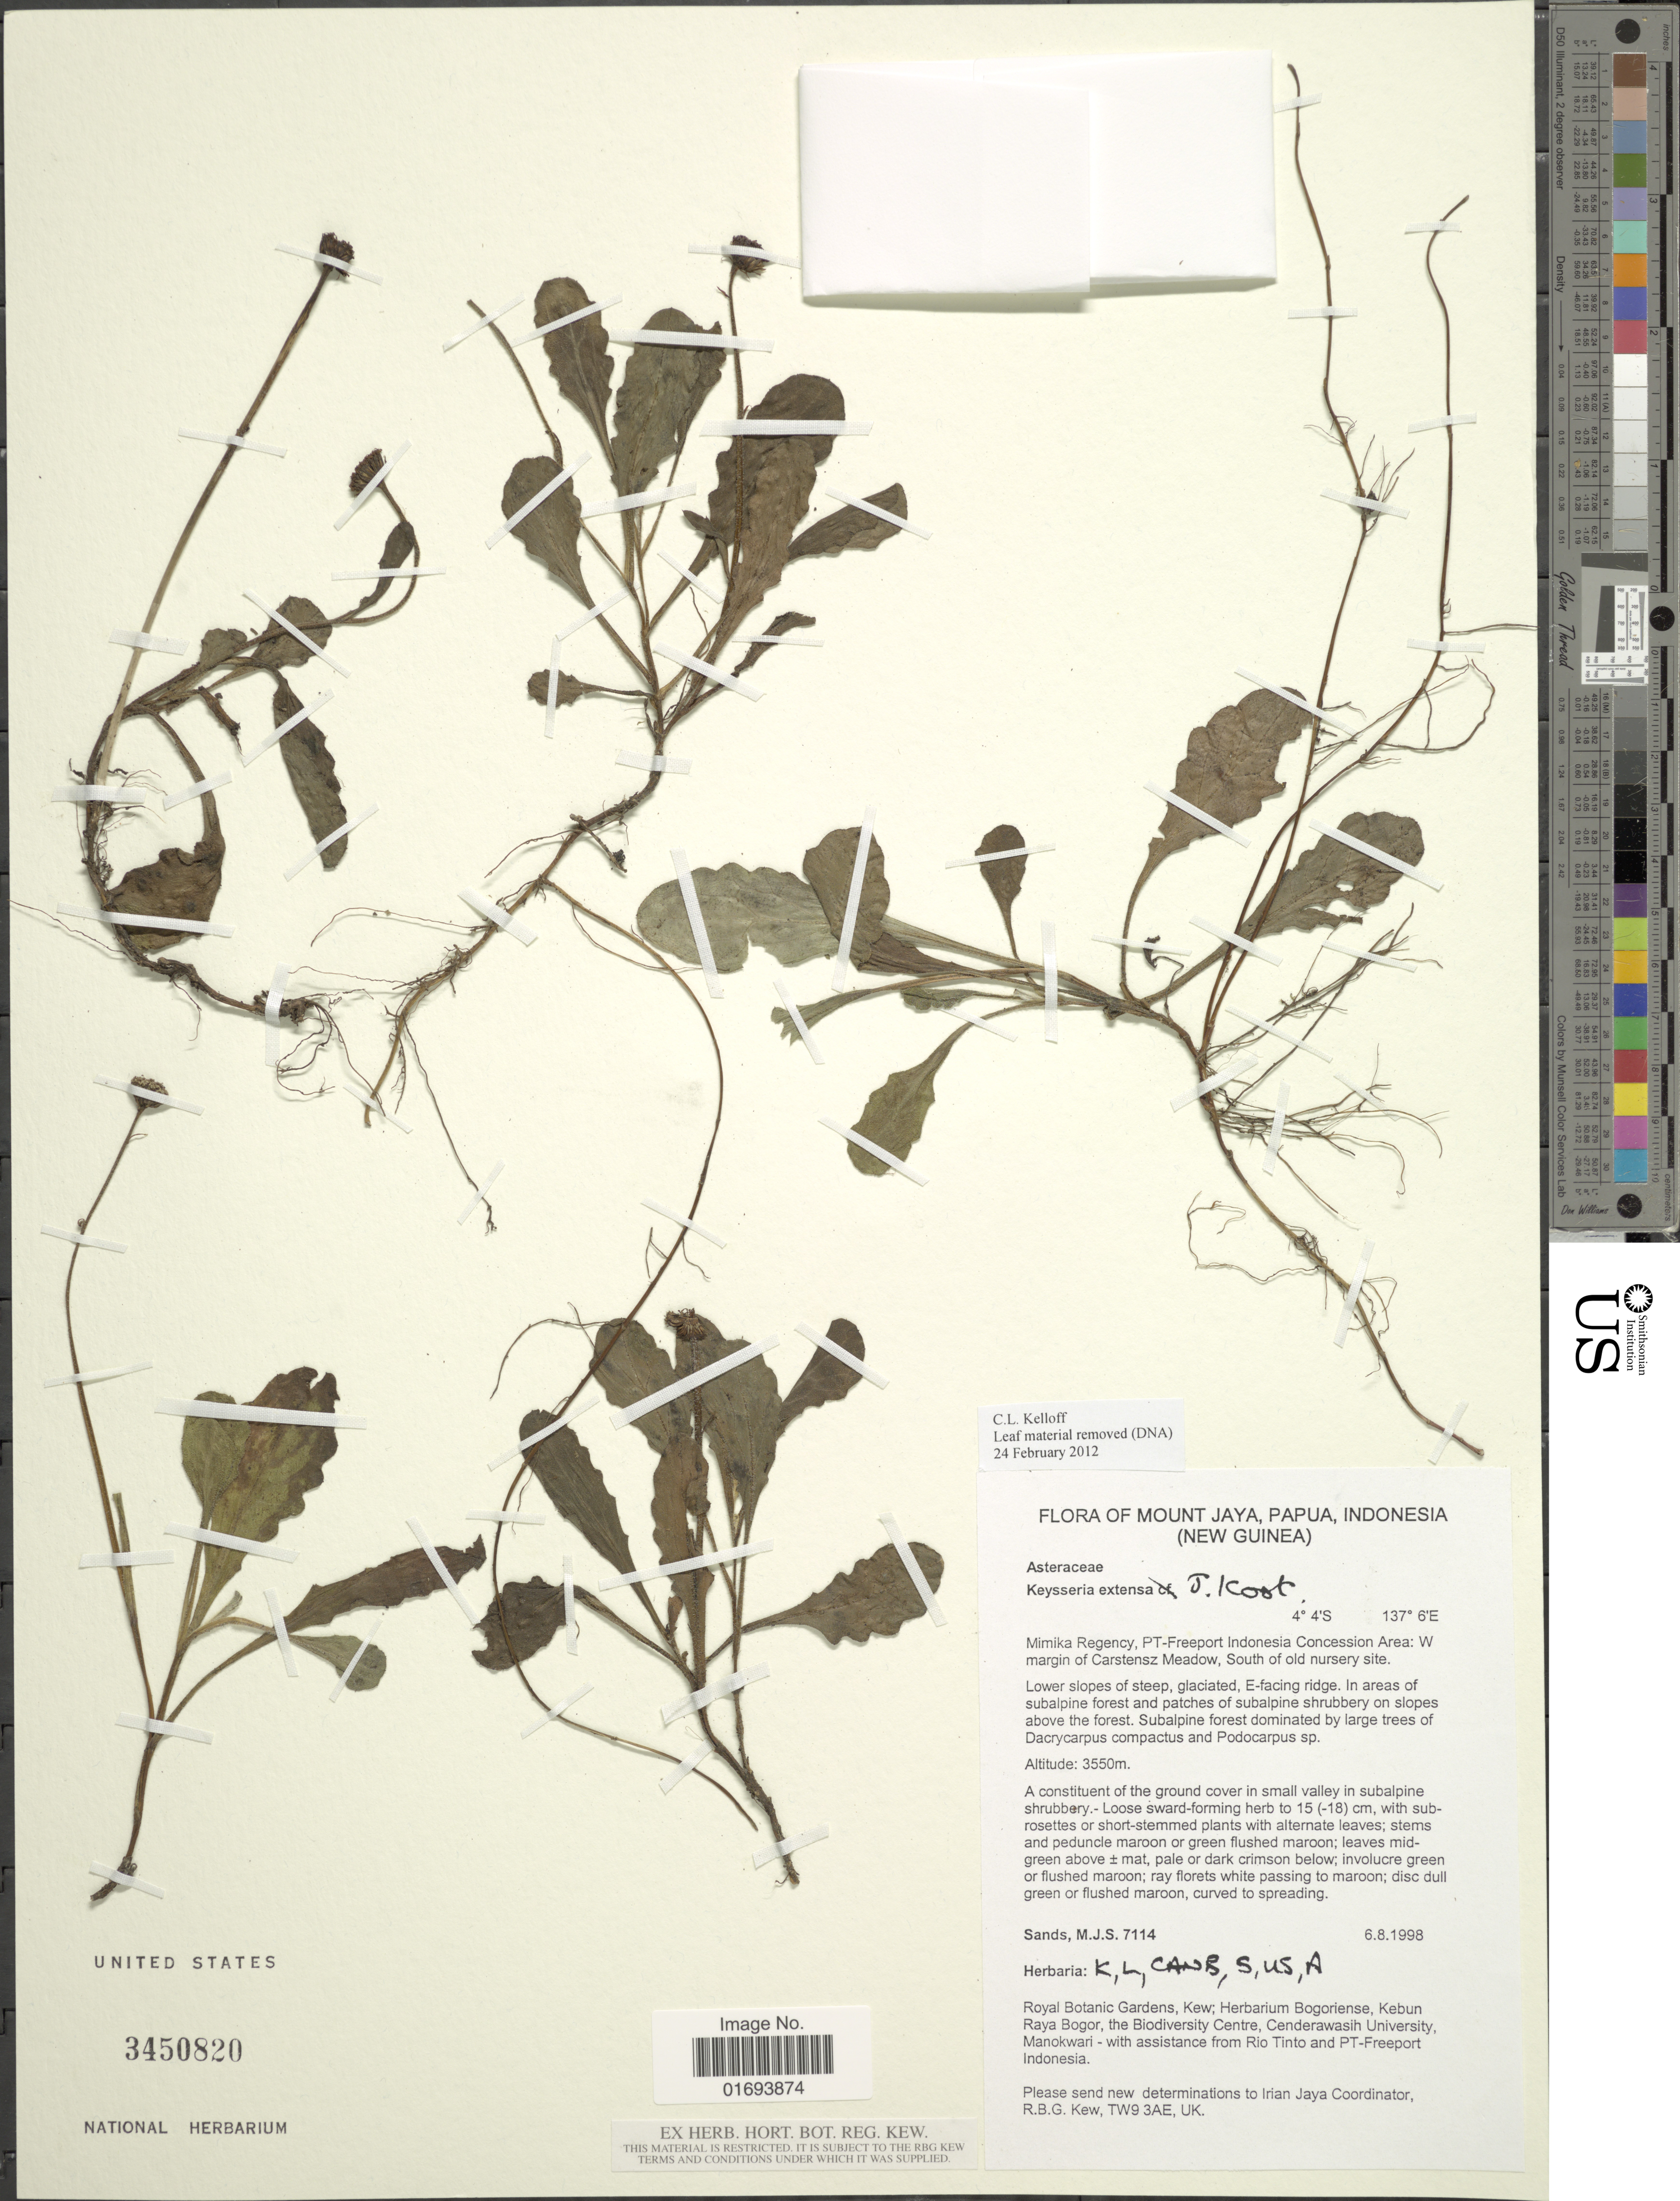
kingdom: Plantae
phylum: Tracheophyta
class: Magnoliopsida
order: Asterales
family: Asteraceae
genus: Keysseria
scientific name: Keysseria extensa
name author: J. Kost.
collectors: M. Sands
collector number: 71114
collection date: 1998-08-06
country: Indonesia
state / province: Papua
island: New Guinea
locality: Mount Jaya, Papua, Indonesia (New Guinea), Mimika Regency, PT-Freeport Indonesia Concession Area: W margin of Carstensz Meadow, South of old nursery site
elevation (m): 3550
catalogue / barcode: US 3450820